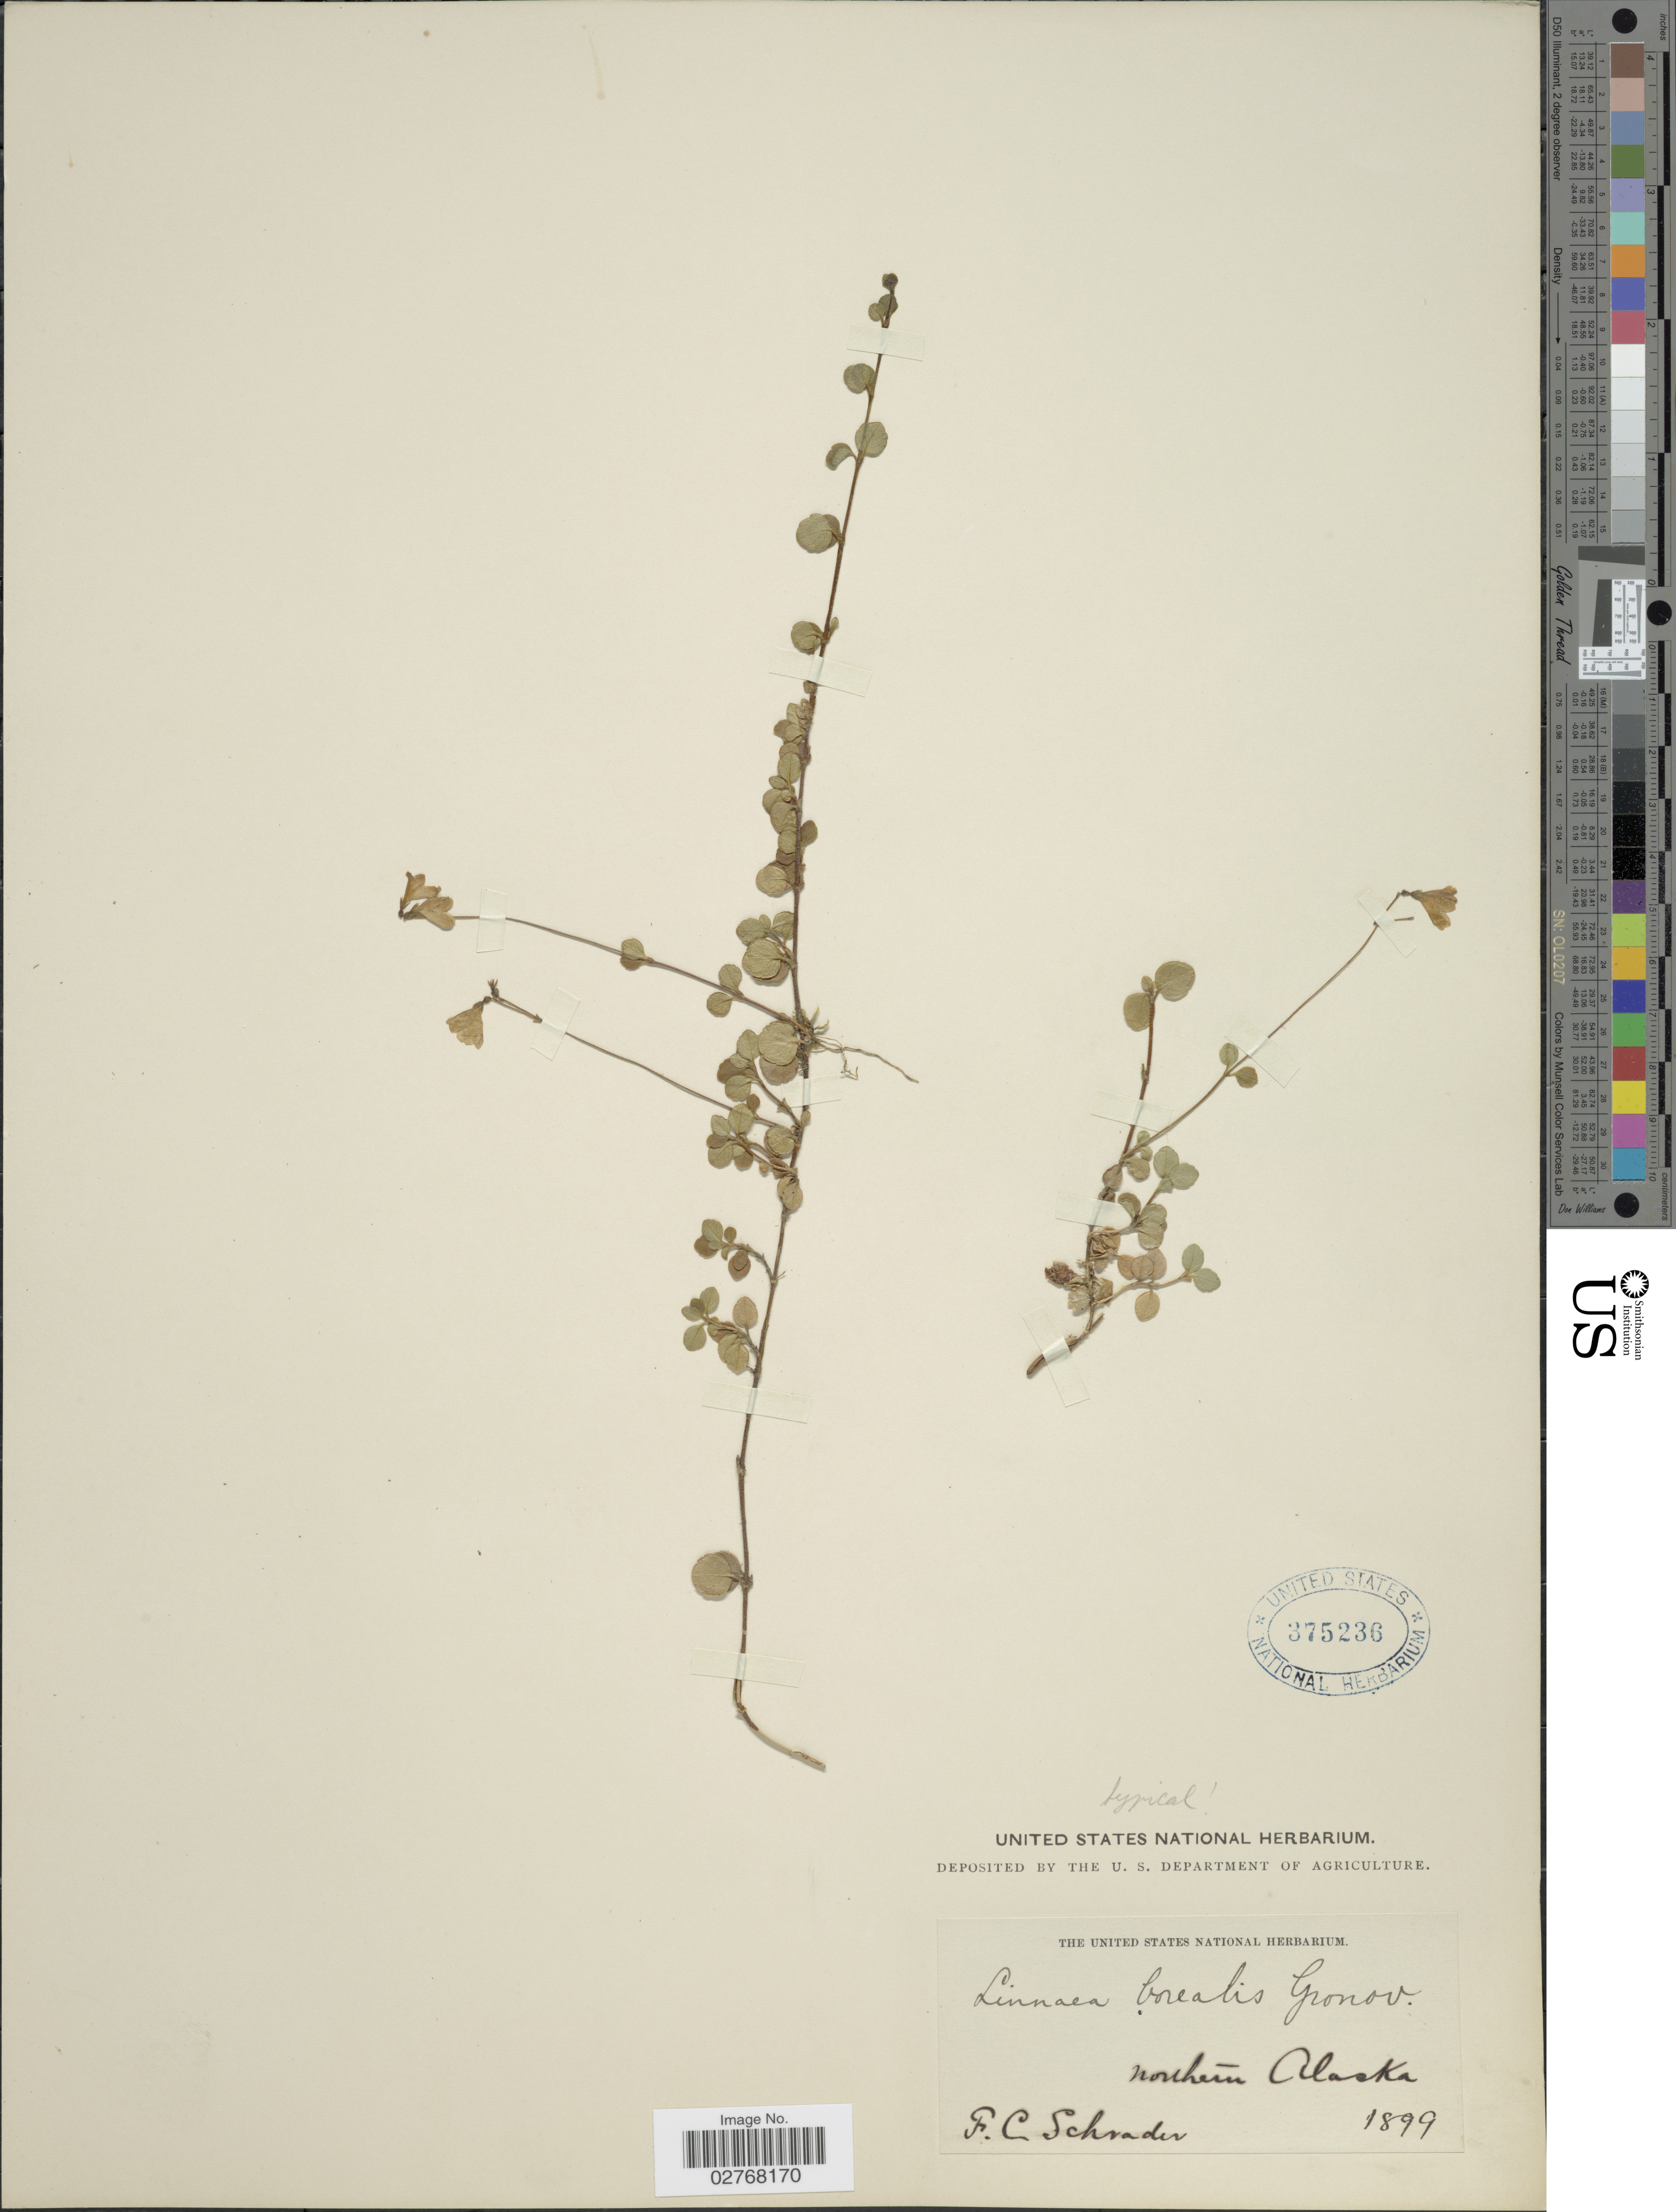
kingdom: Plantae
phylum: Tracheophyta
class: Magnoliopsida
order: Dipsacales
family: Caprifoliaceae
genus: Linnaea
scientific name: Linnaea borealis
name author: L.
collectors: F. C. Schrader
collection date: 1899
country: United States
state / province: Alaska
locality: Northern Alaska.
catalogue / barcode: US 375236